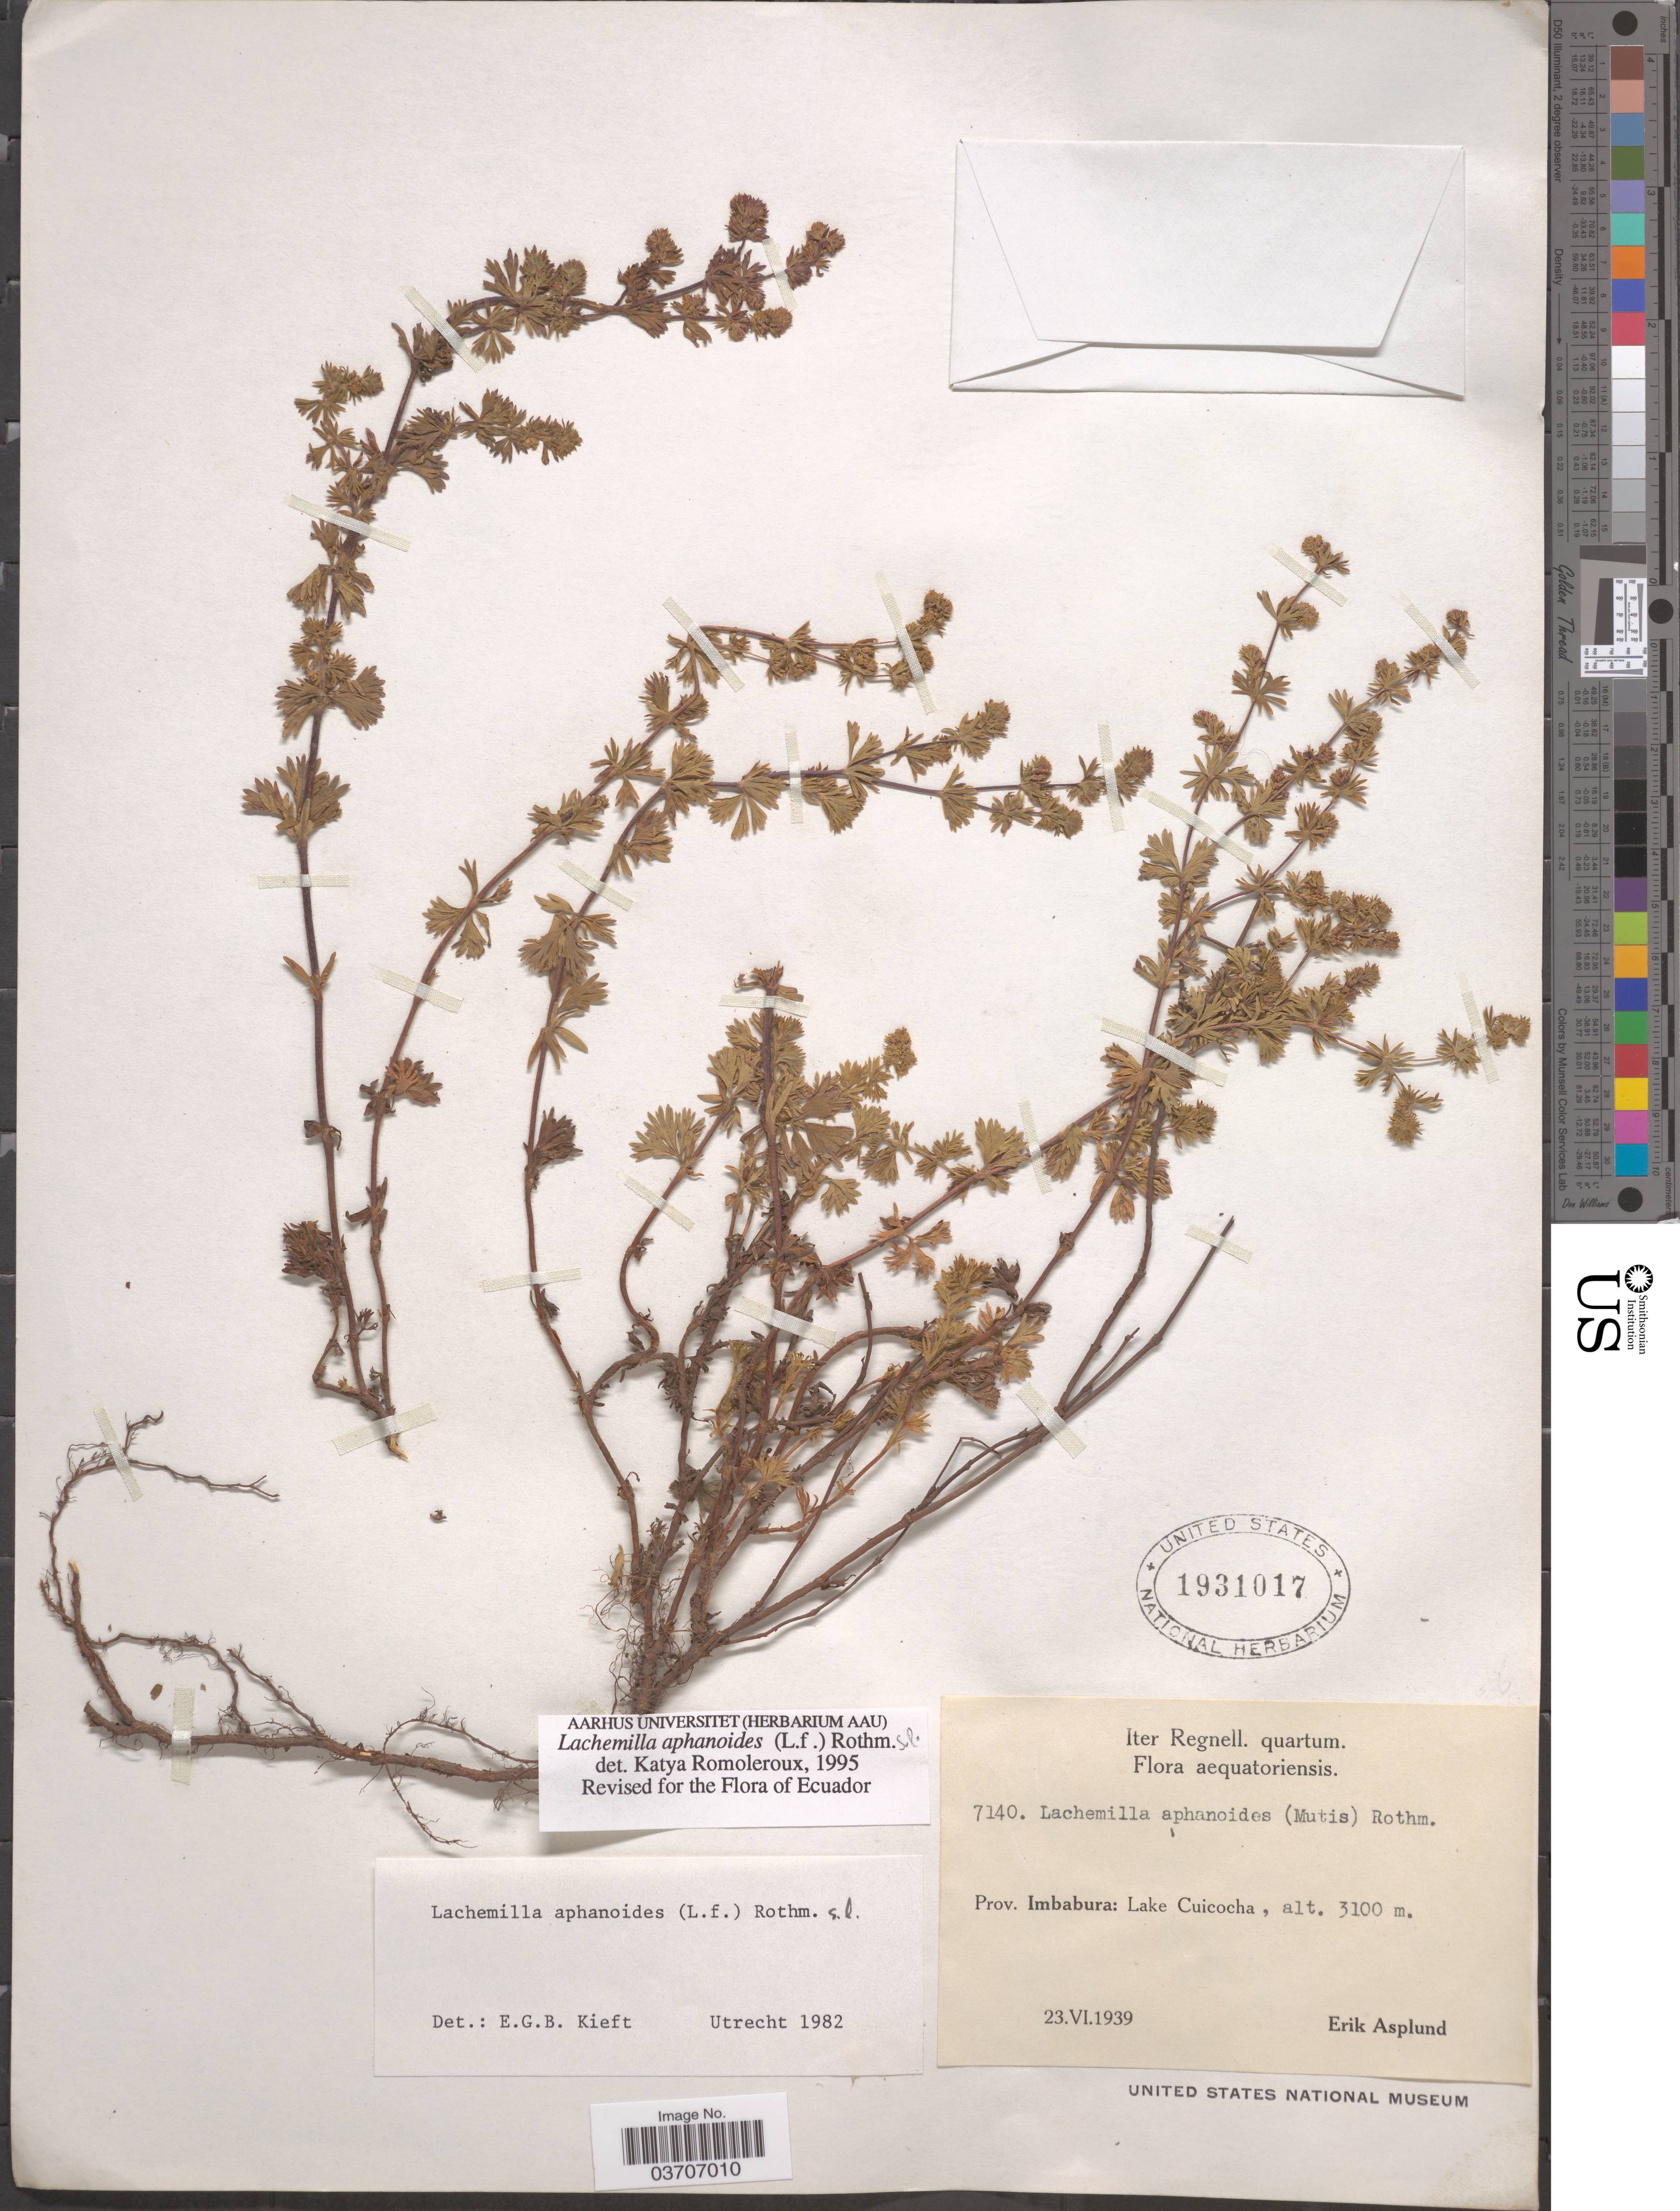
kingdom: Plantae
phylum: Tracheophyta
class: Magnoliopsida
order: Rosales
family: Rosaceae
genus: Lachemilla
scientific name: Lachemilla aphanoides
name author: (Mutis ex L. f.) Rothm.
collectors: E. Asplund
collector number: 7140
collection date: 1939-06-23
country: Ecuador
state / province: Imbabura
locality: Lake Cuicocha.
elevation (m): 3100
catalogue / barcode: US 1931017